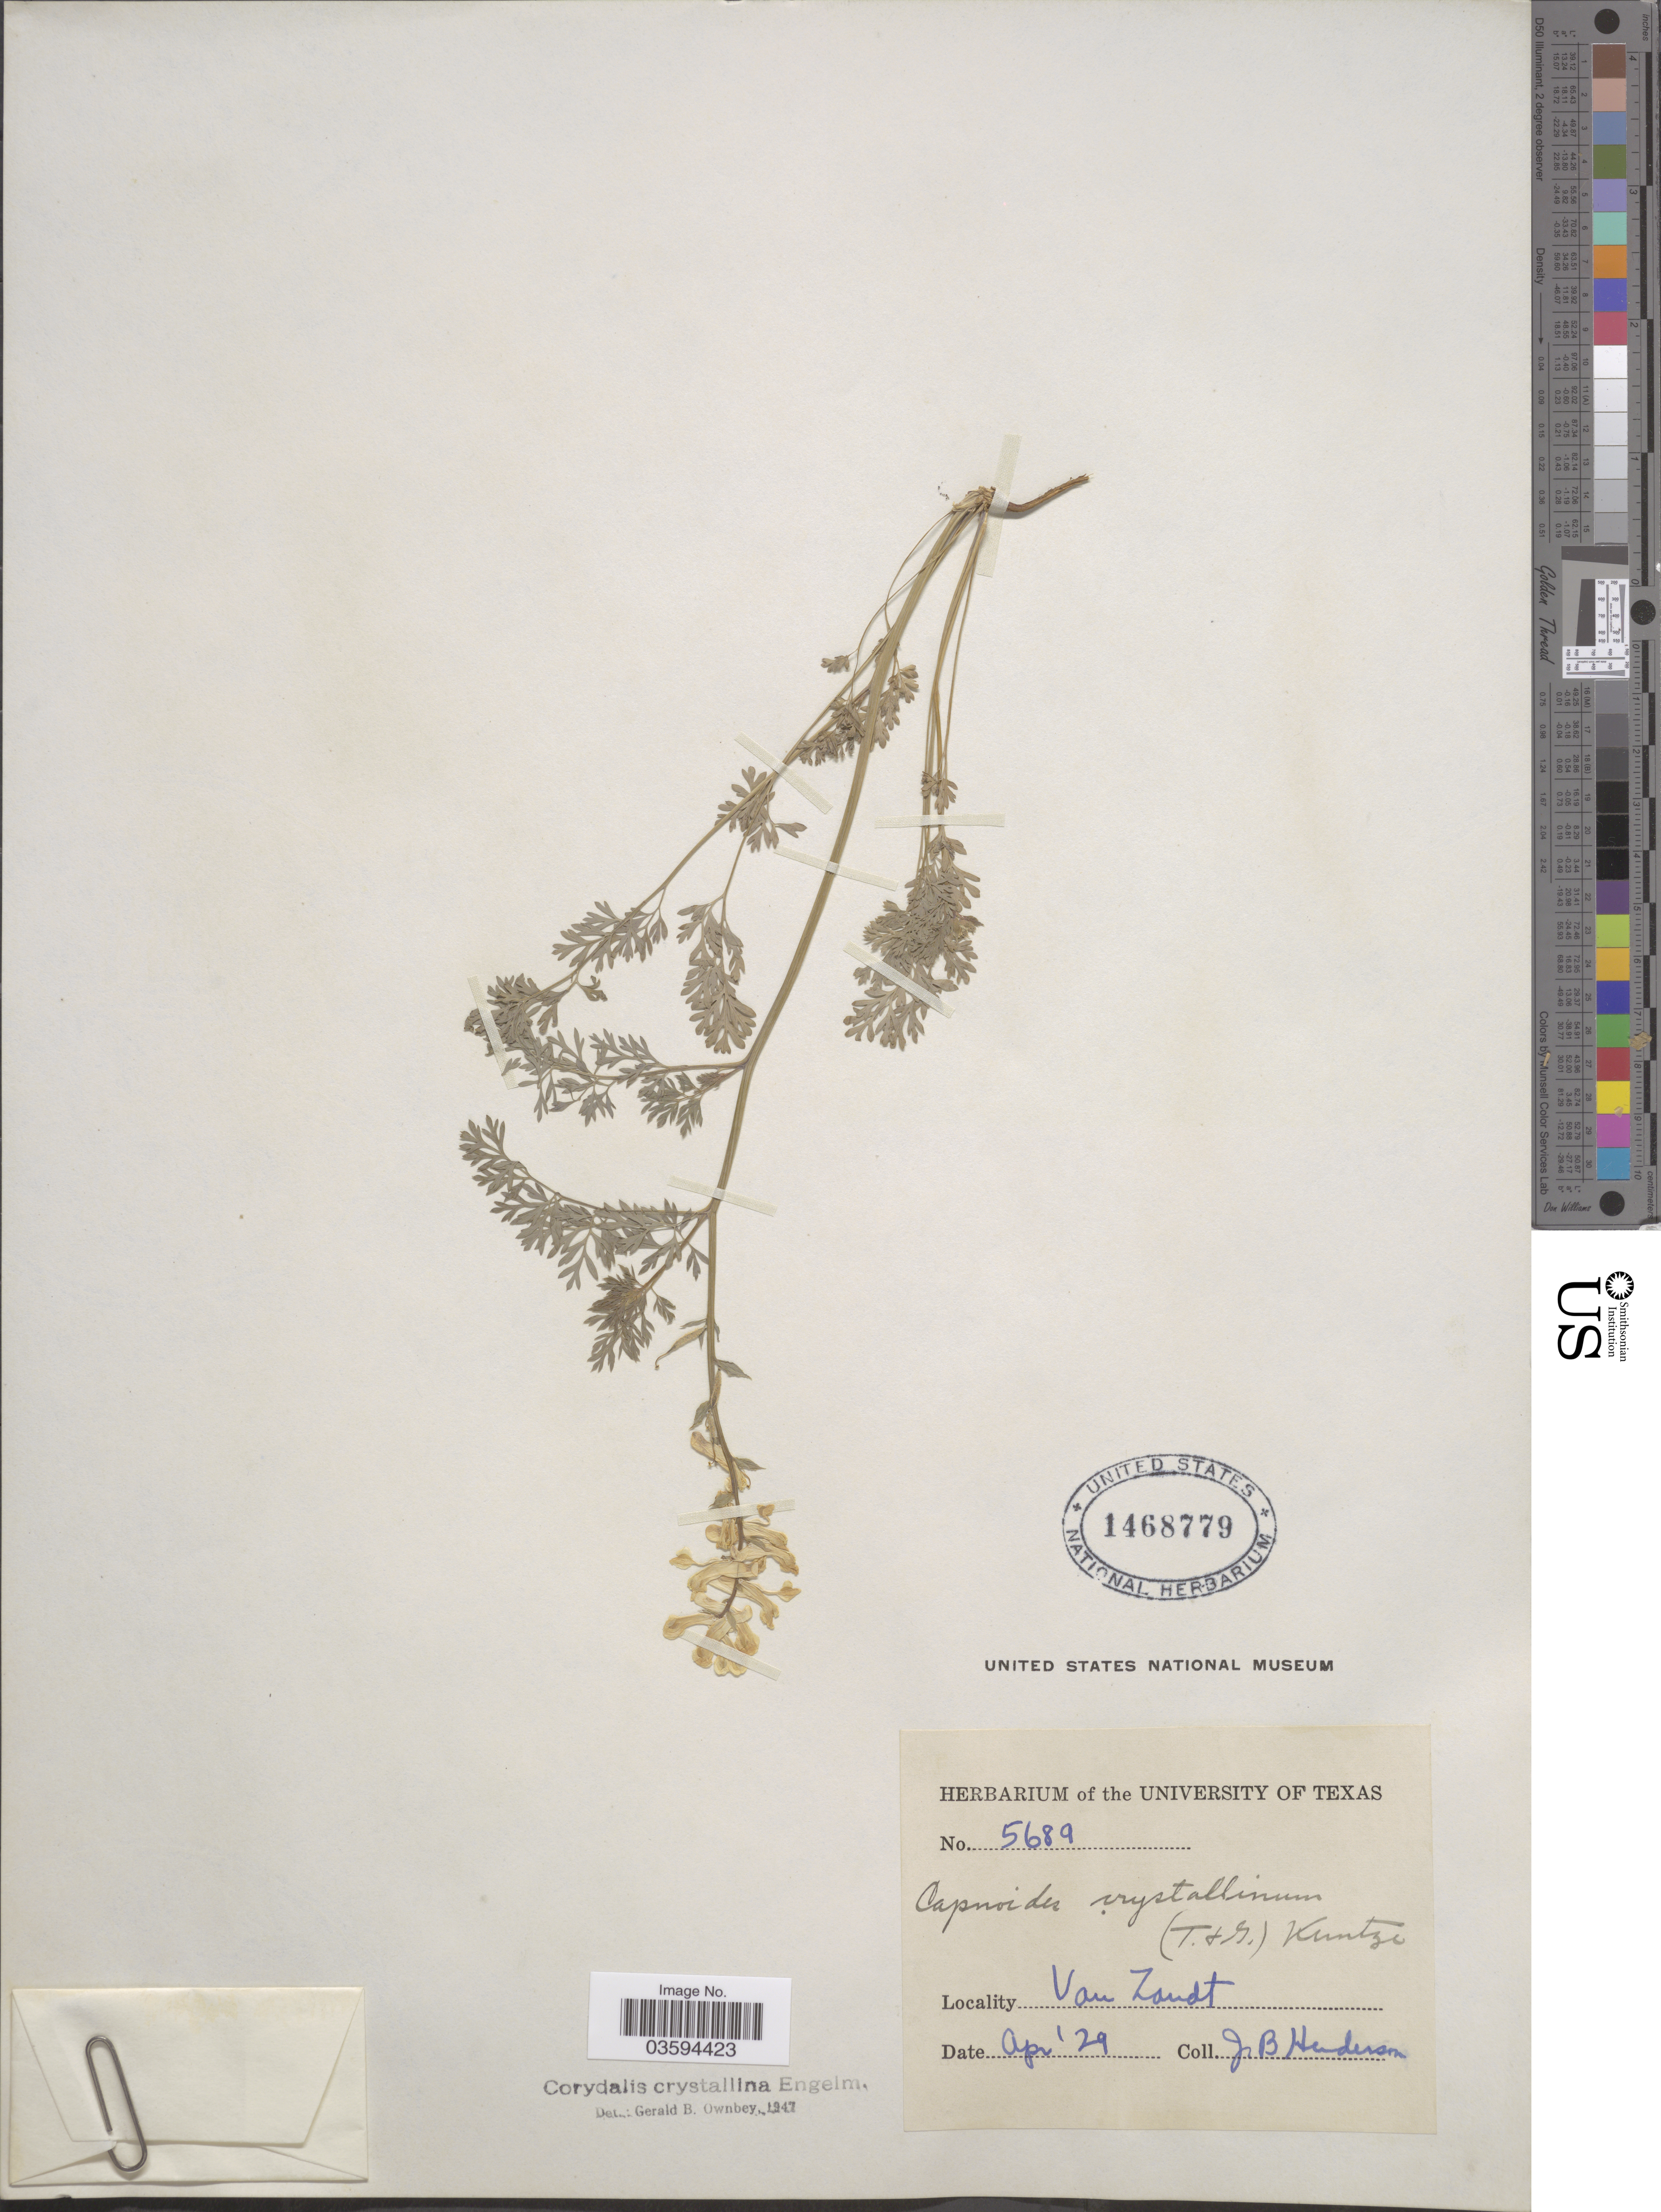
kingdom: Plantae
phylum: Tracheophyta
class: Magnoliopsida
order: Ranunculales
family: Papaveraceae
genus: Corydalis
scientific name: Corydalis crystallina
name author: (Engelm. ex A. Gray) Torr. & A. Gray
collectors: J. Henderson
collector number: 5689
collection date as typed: Transcribed d/m/y: /4/29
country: United States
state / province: Texas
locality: Van Zandt.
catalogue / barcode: US 1468779